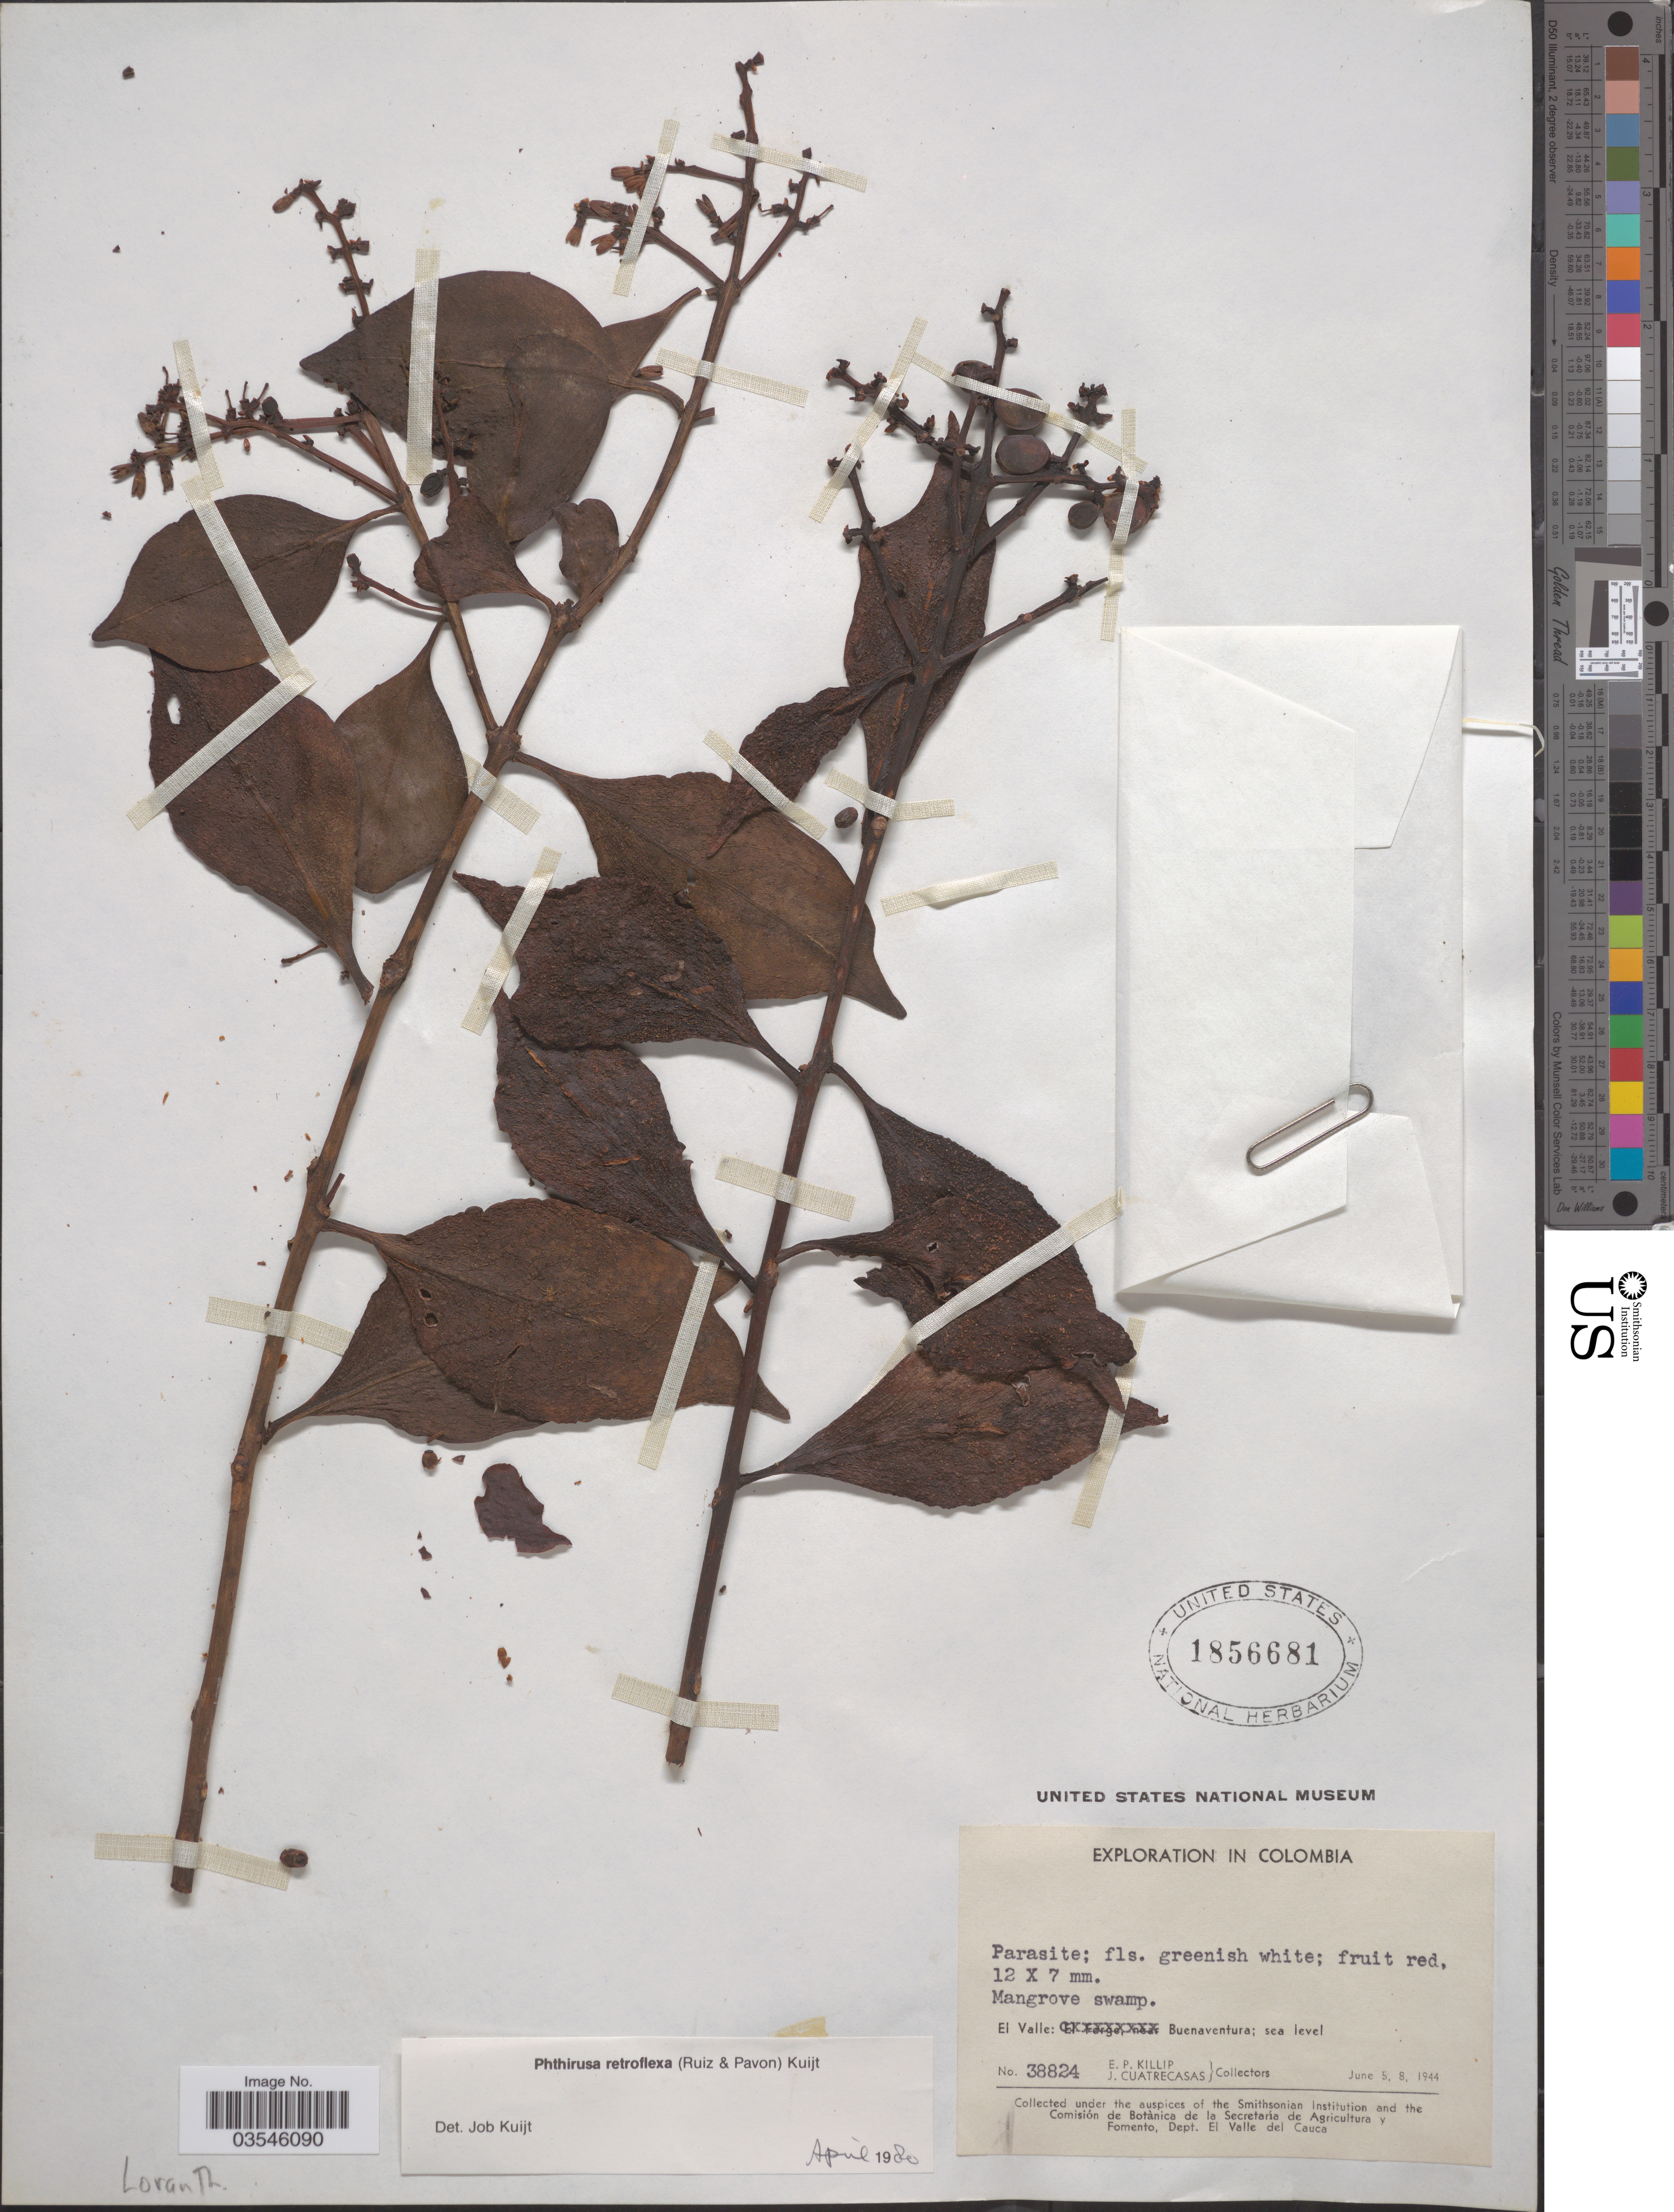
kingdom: Plantae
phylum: Tracheophyta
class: Magnoliopsida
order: Santalales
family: Loranthaceae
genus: Phthirusa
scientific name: Phthirusa retroflexa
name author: (Ruiz & Pav.) Kuijt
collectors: E. P. Killip & J. Cuatrecasas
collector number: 38824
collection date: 1944-06-05/1944-06-08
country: Colombia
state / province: Valle del Cauca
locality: El Valle: Buenaventura.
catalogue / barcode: US 1856681